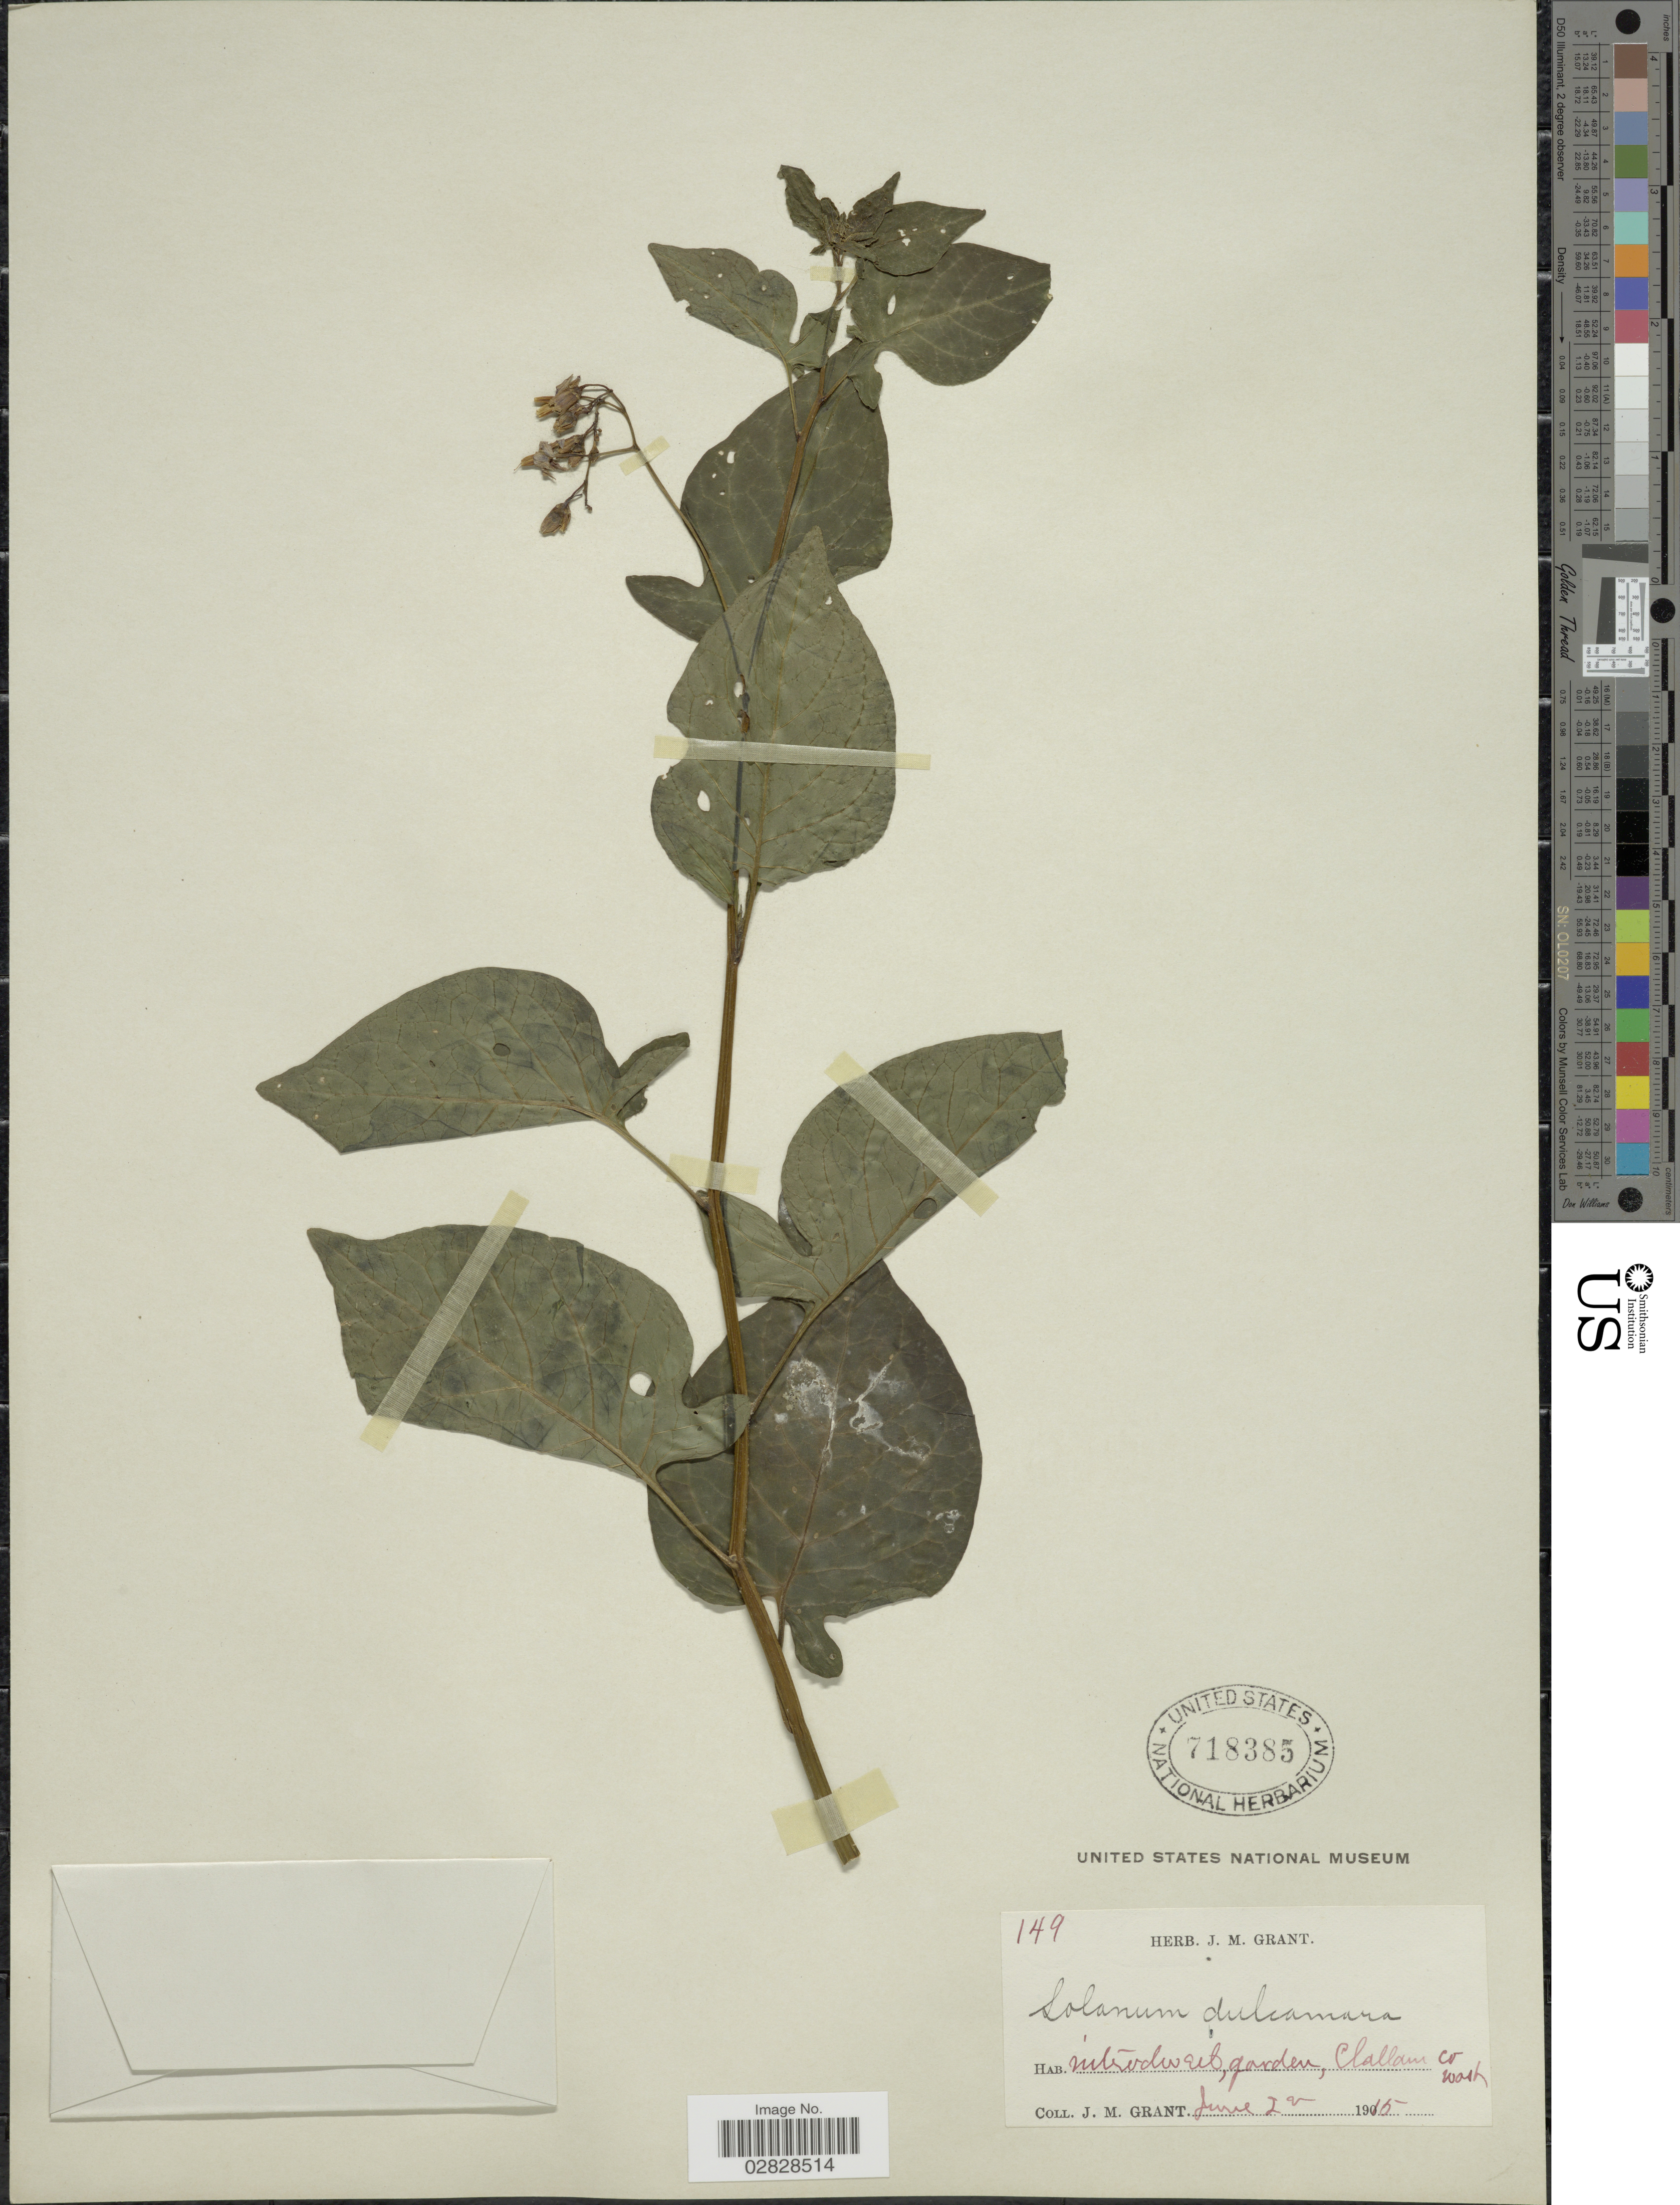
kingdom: Plantae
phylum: Tracheophyta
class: Magnoliopsida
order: Solanales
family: Solanaceae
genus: Solanum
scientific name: Solanum dulcamara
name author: L.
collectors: J. M. Grant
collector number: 149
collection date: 1915-06-02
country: United States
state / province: Washington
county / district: Clallam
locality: Clallam Co.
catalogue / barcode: US 718385